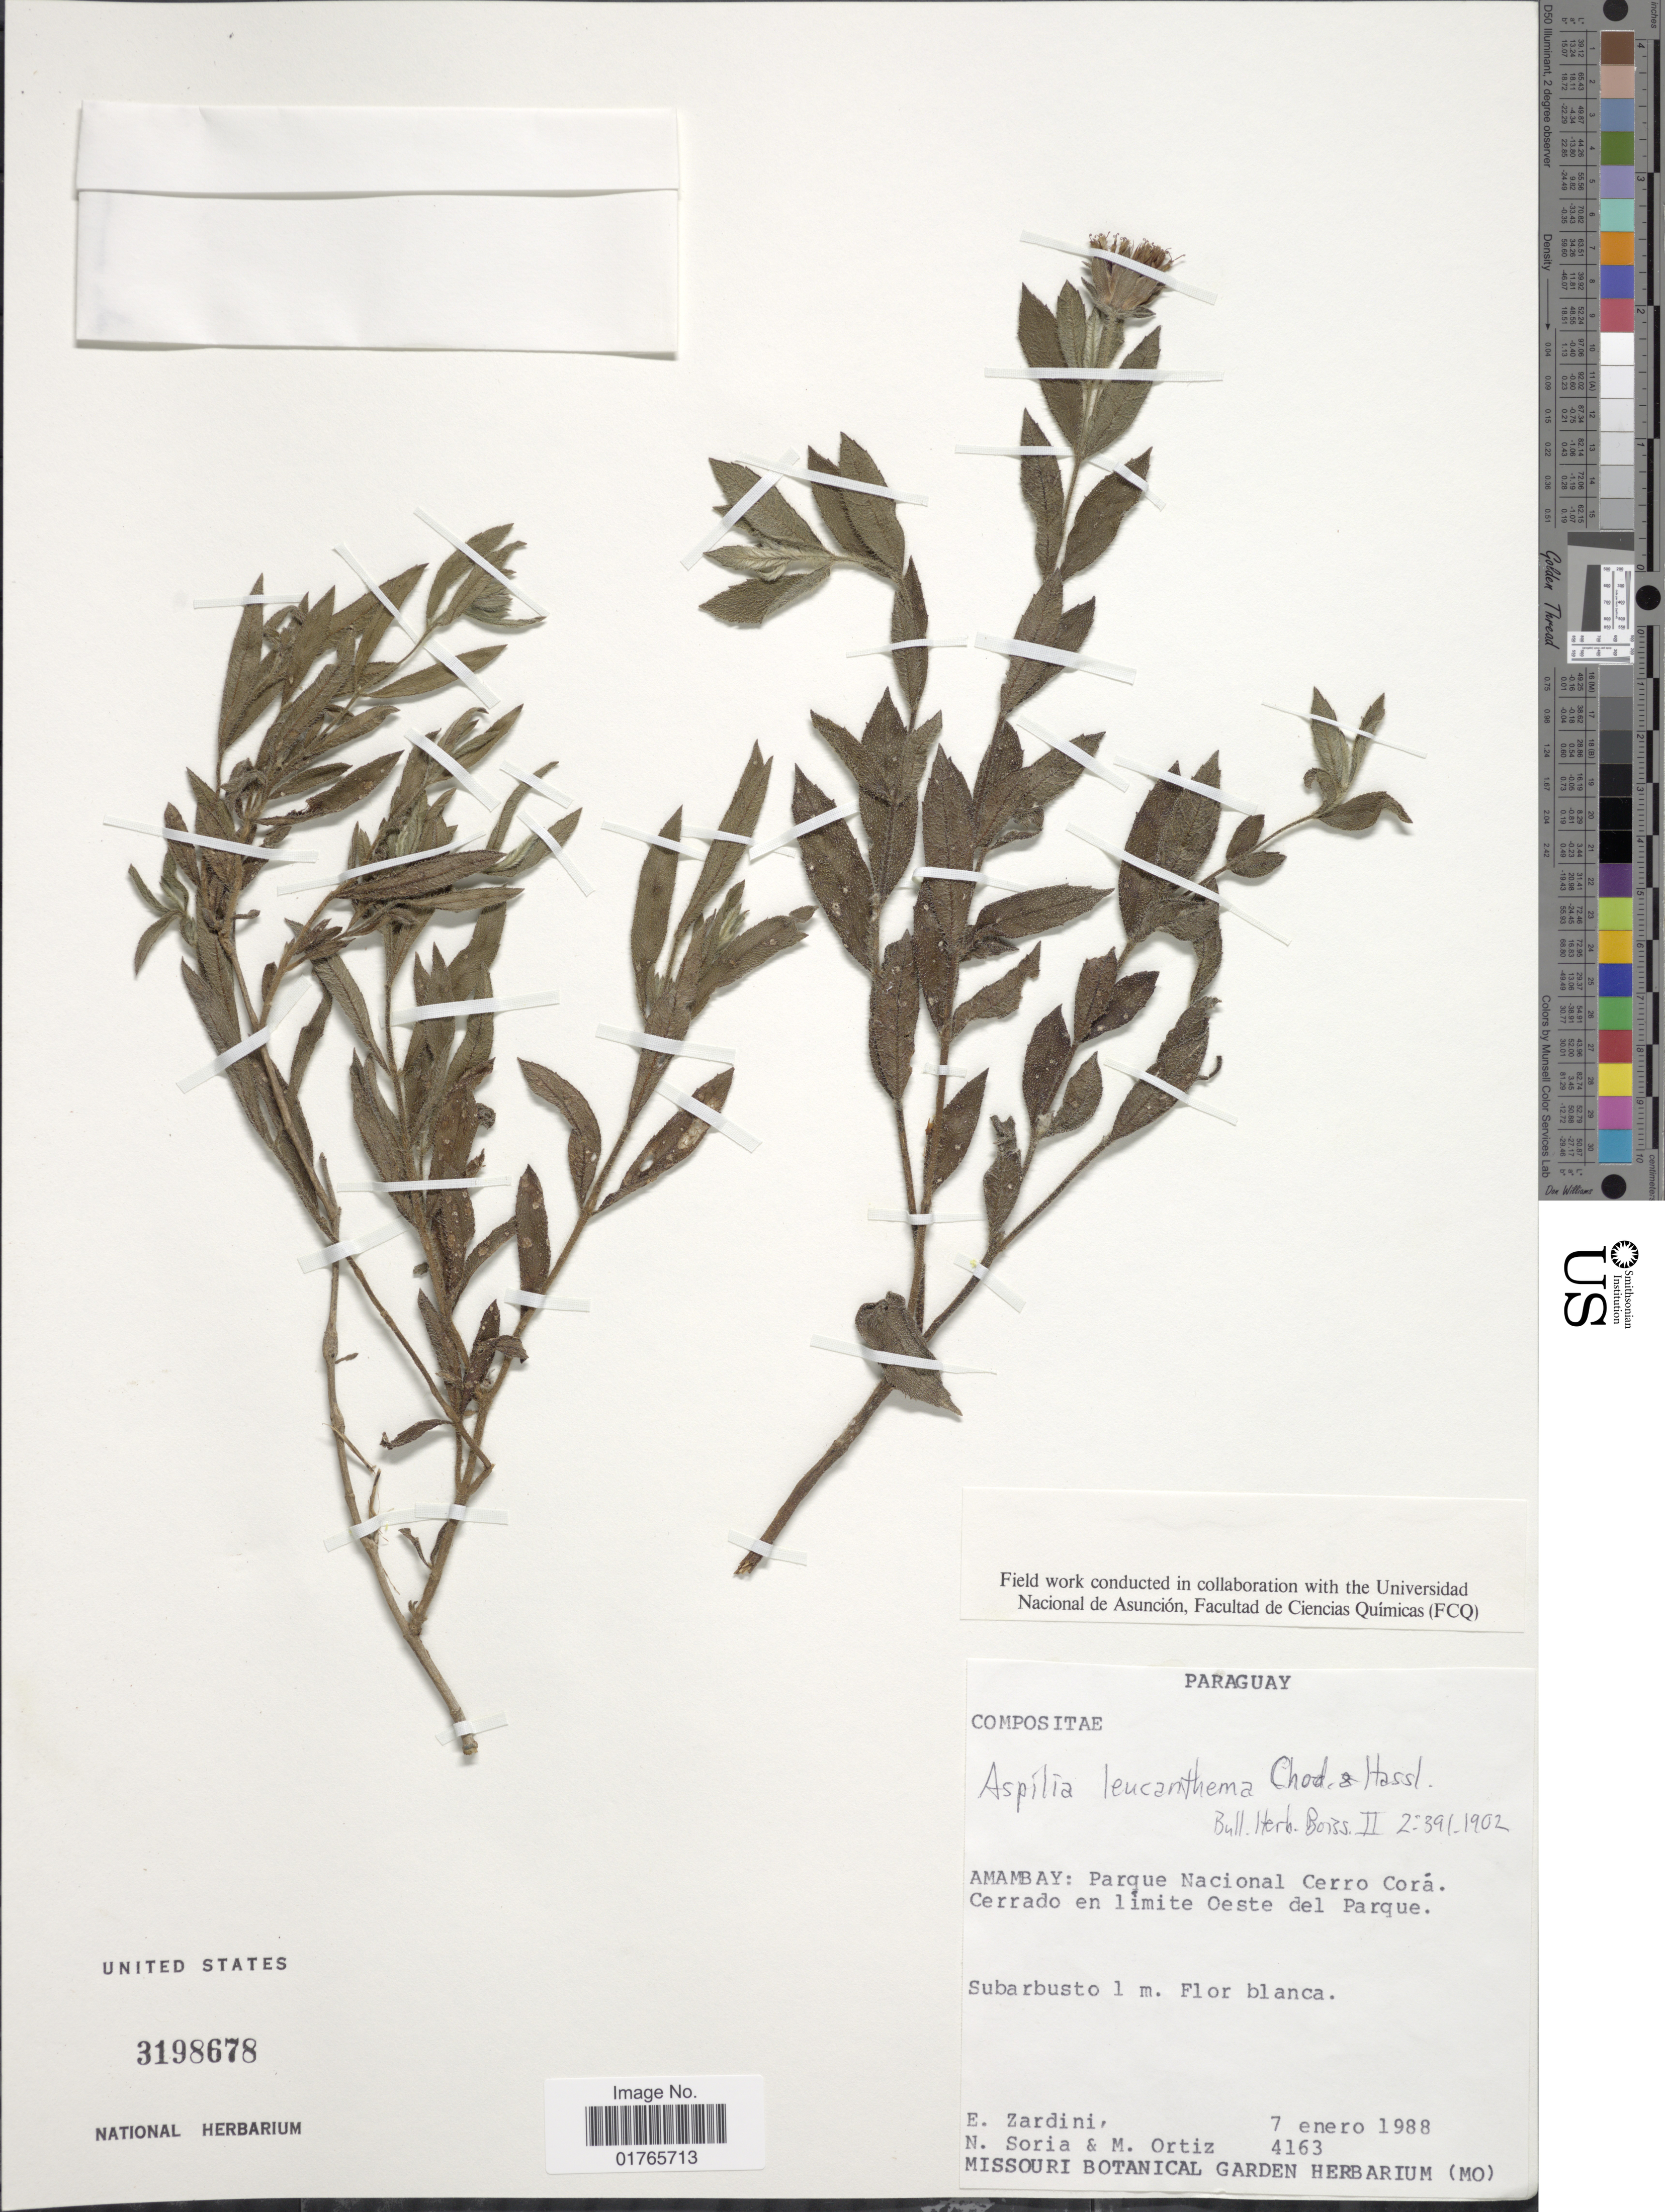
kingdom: Plantae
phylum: Tracheophyta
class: Magnoliopsida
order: Asterales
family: Asteraceae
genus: Aspilia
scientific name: Aspilia leucanthemum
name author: Chodat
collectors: E. M. Zardini, N. Soria & M. Ortíz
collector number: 4163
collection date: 1988-01-07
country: Paraguay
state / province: Amambay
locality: Parque Nacional Cerro Cora, Cerrado en limite Oeste del Parque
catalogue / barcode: US 3198678